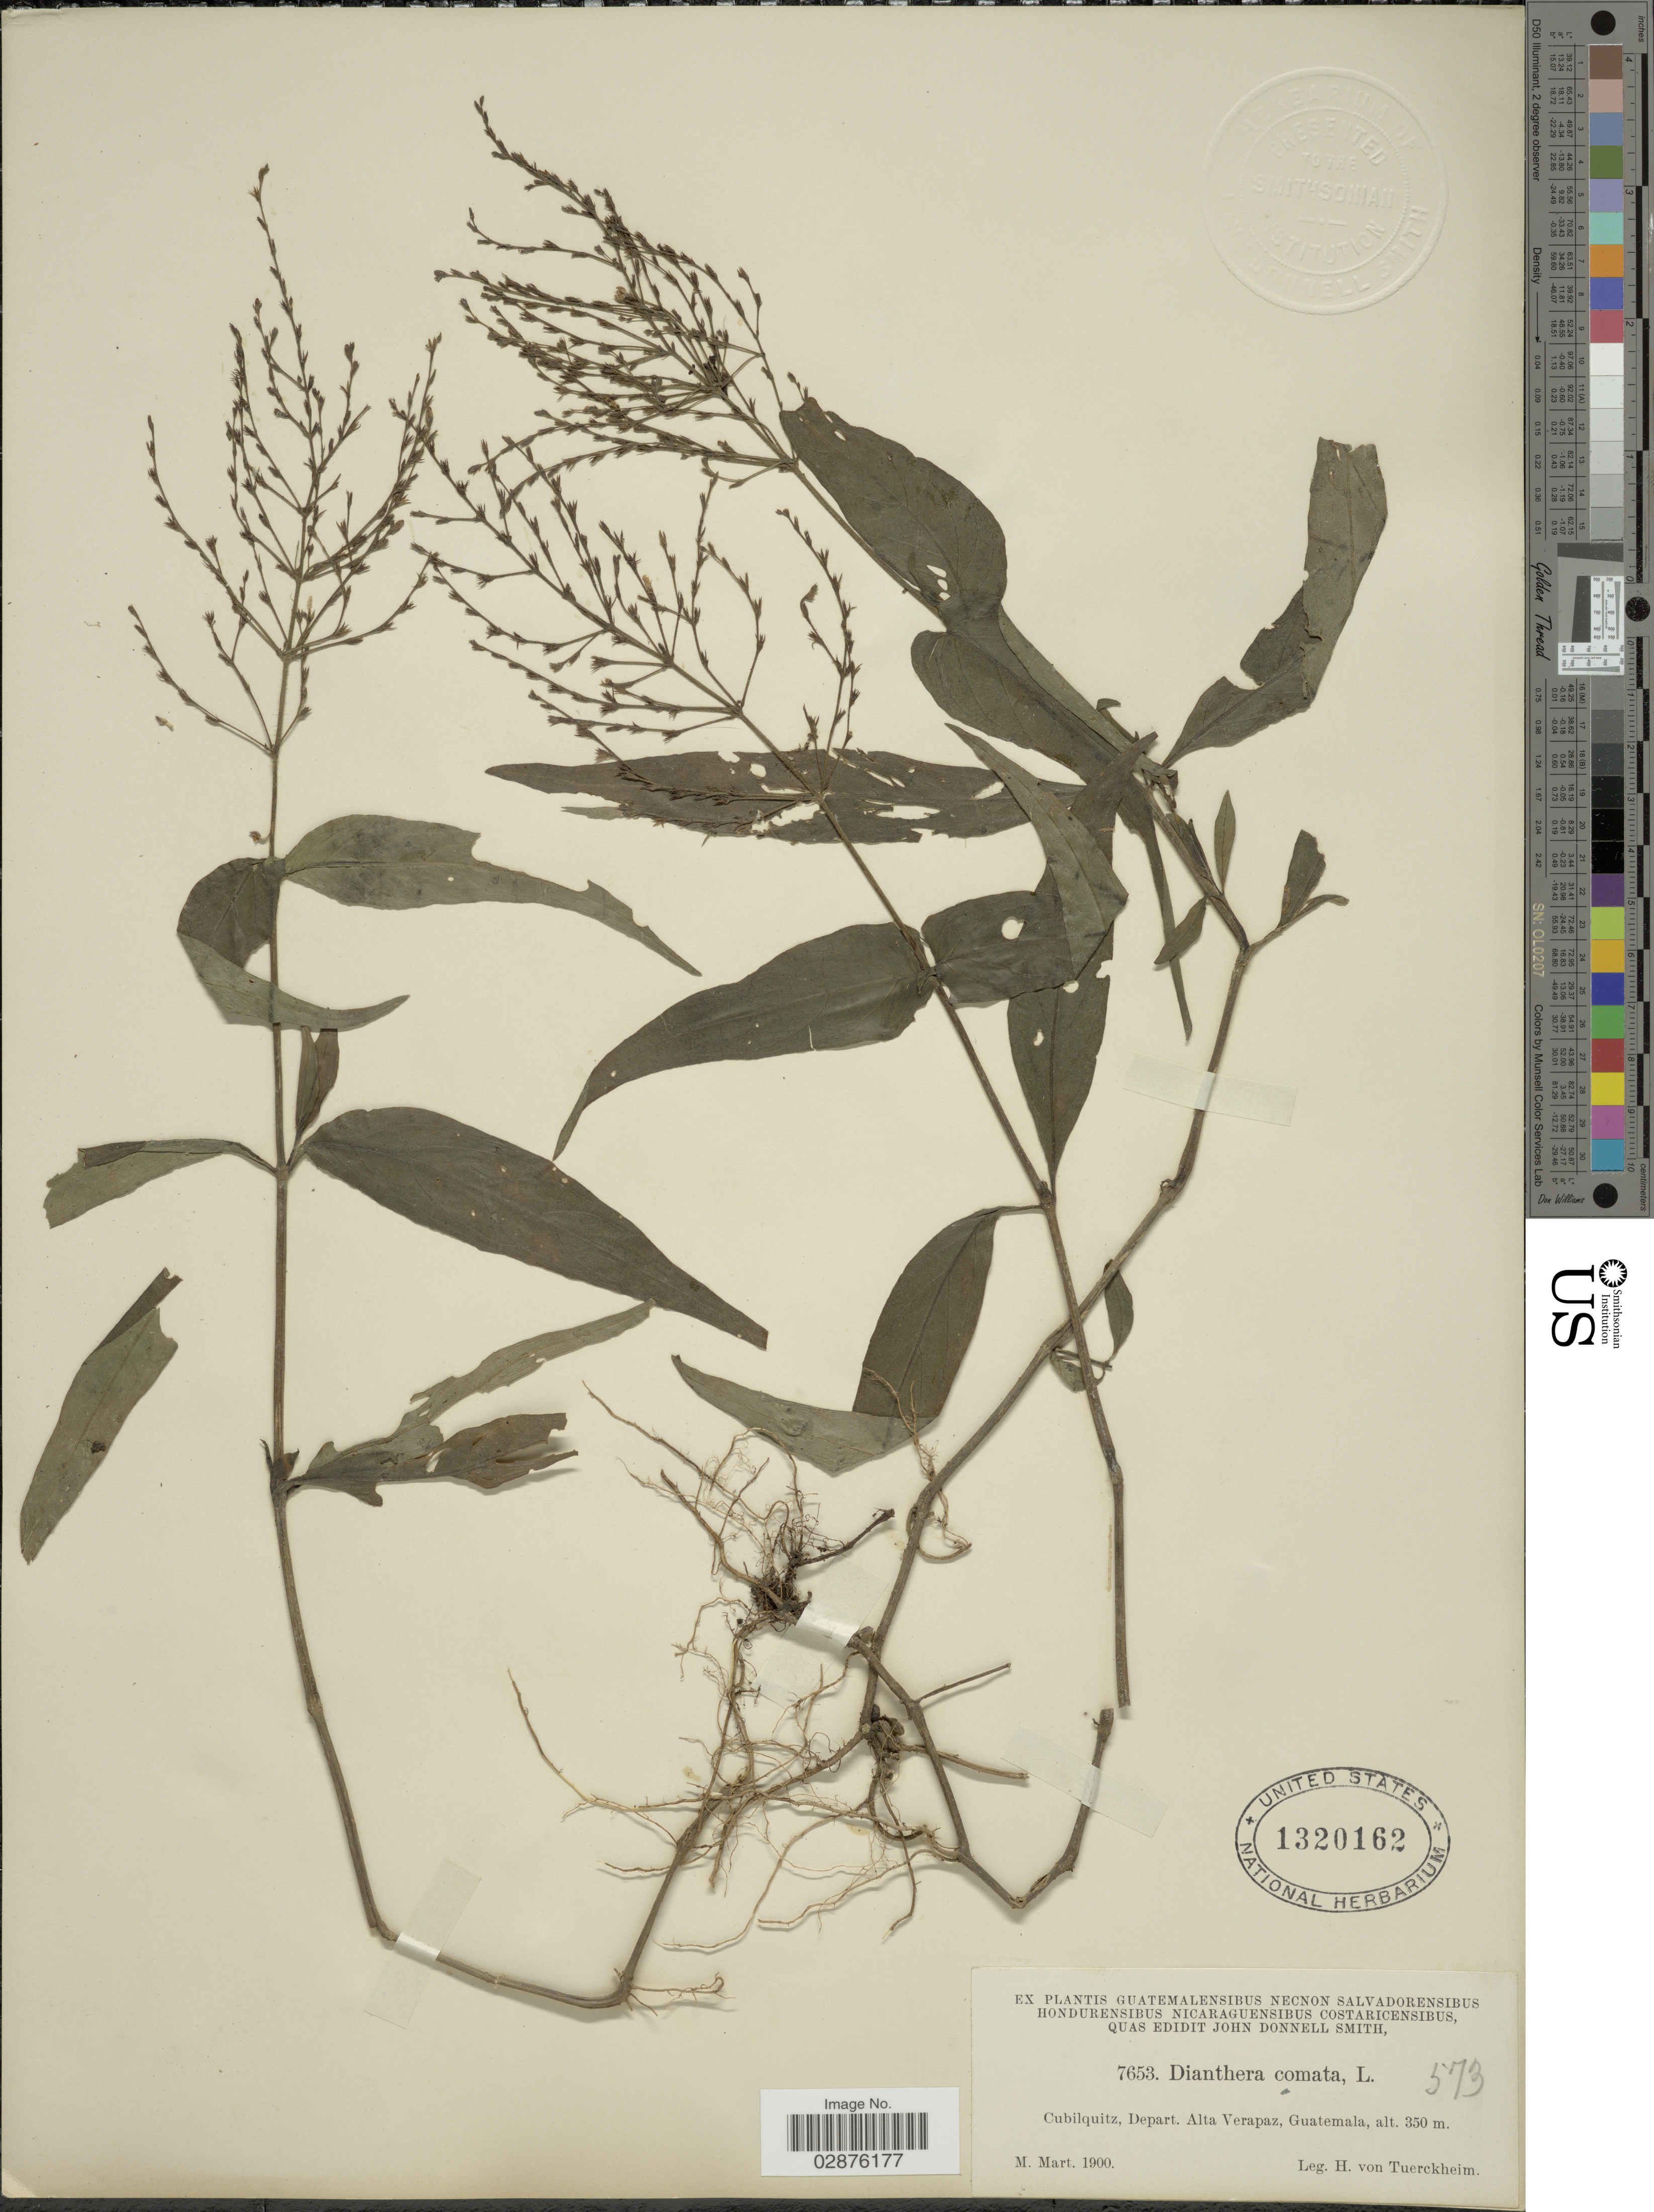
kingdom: Plantae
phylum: Tracheophyta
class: Magnoliopsida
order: Lamiales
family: Acanthaceae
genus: Justicia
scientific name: Justicia comata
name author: (L.) Lam.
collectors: H. von Türckheim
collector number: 7653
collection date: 1900-03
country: Guatemala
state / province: Alta Verapaz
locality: Cubilquitz, Depart. Alta Verapaz.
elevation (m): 350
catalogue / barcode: US 1320162